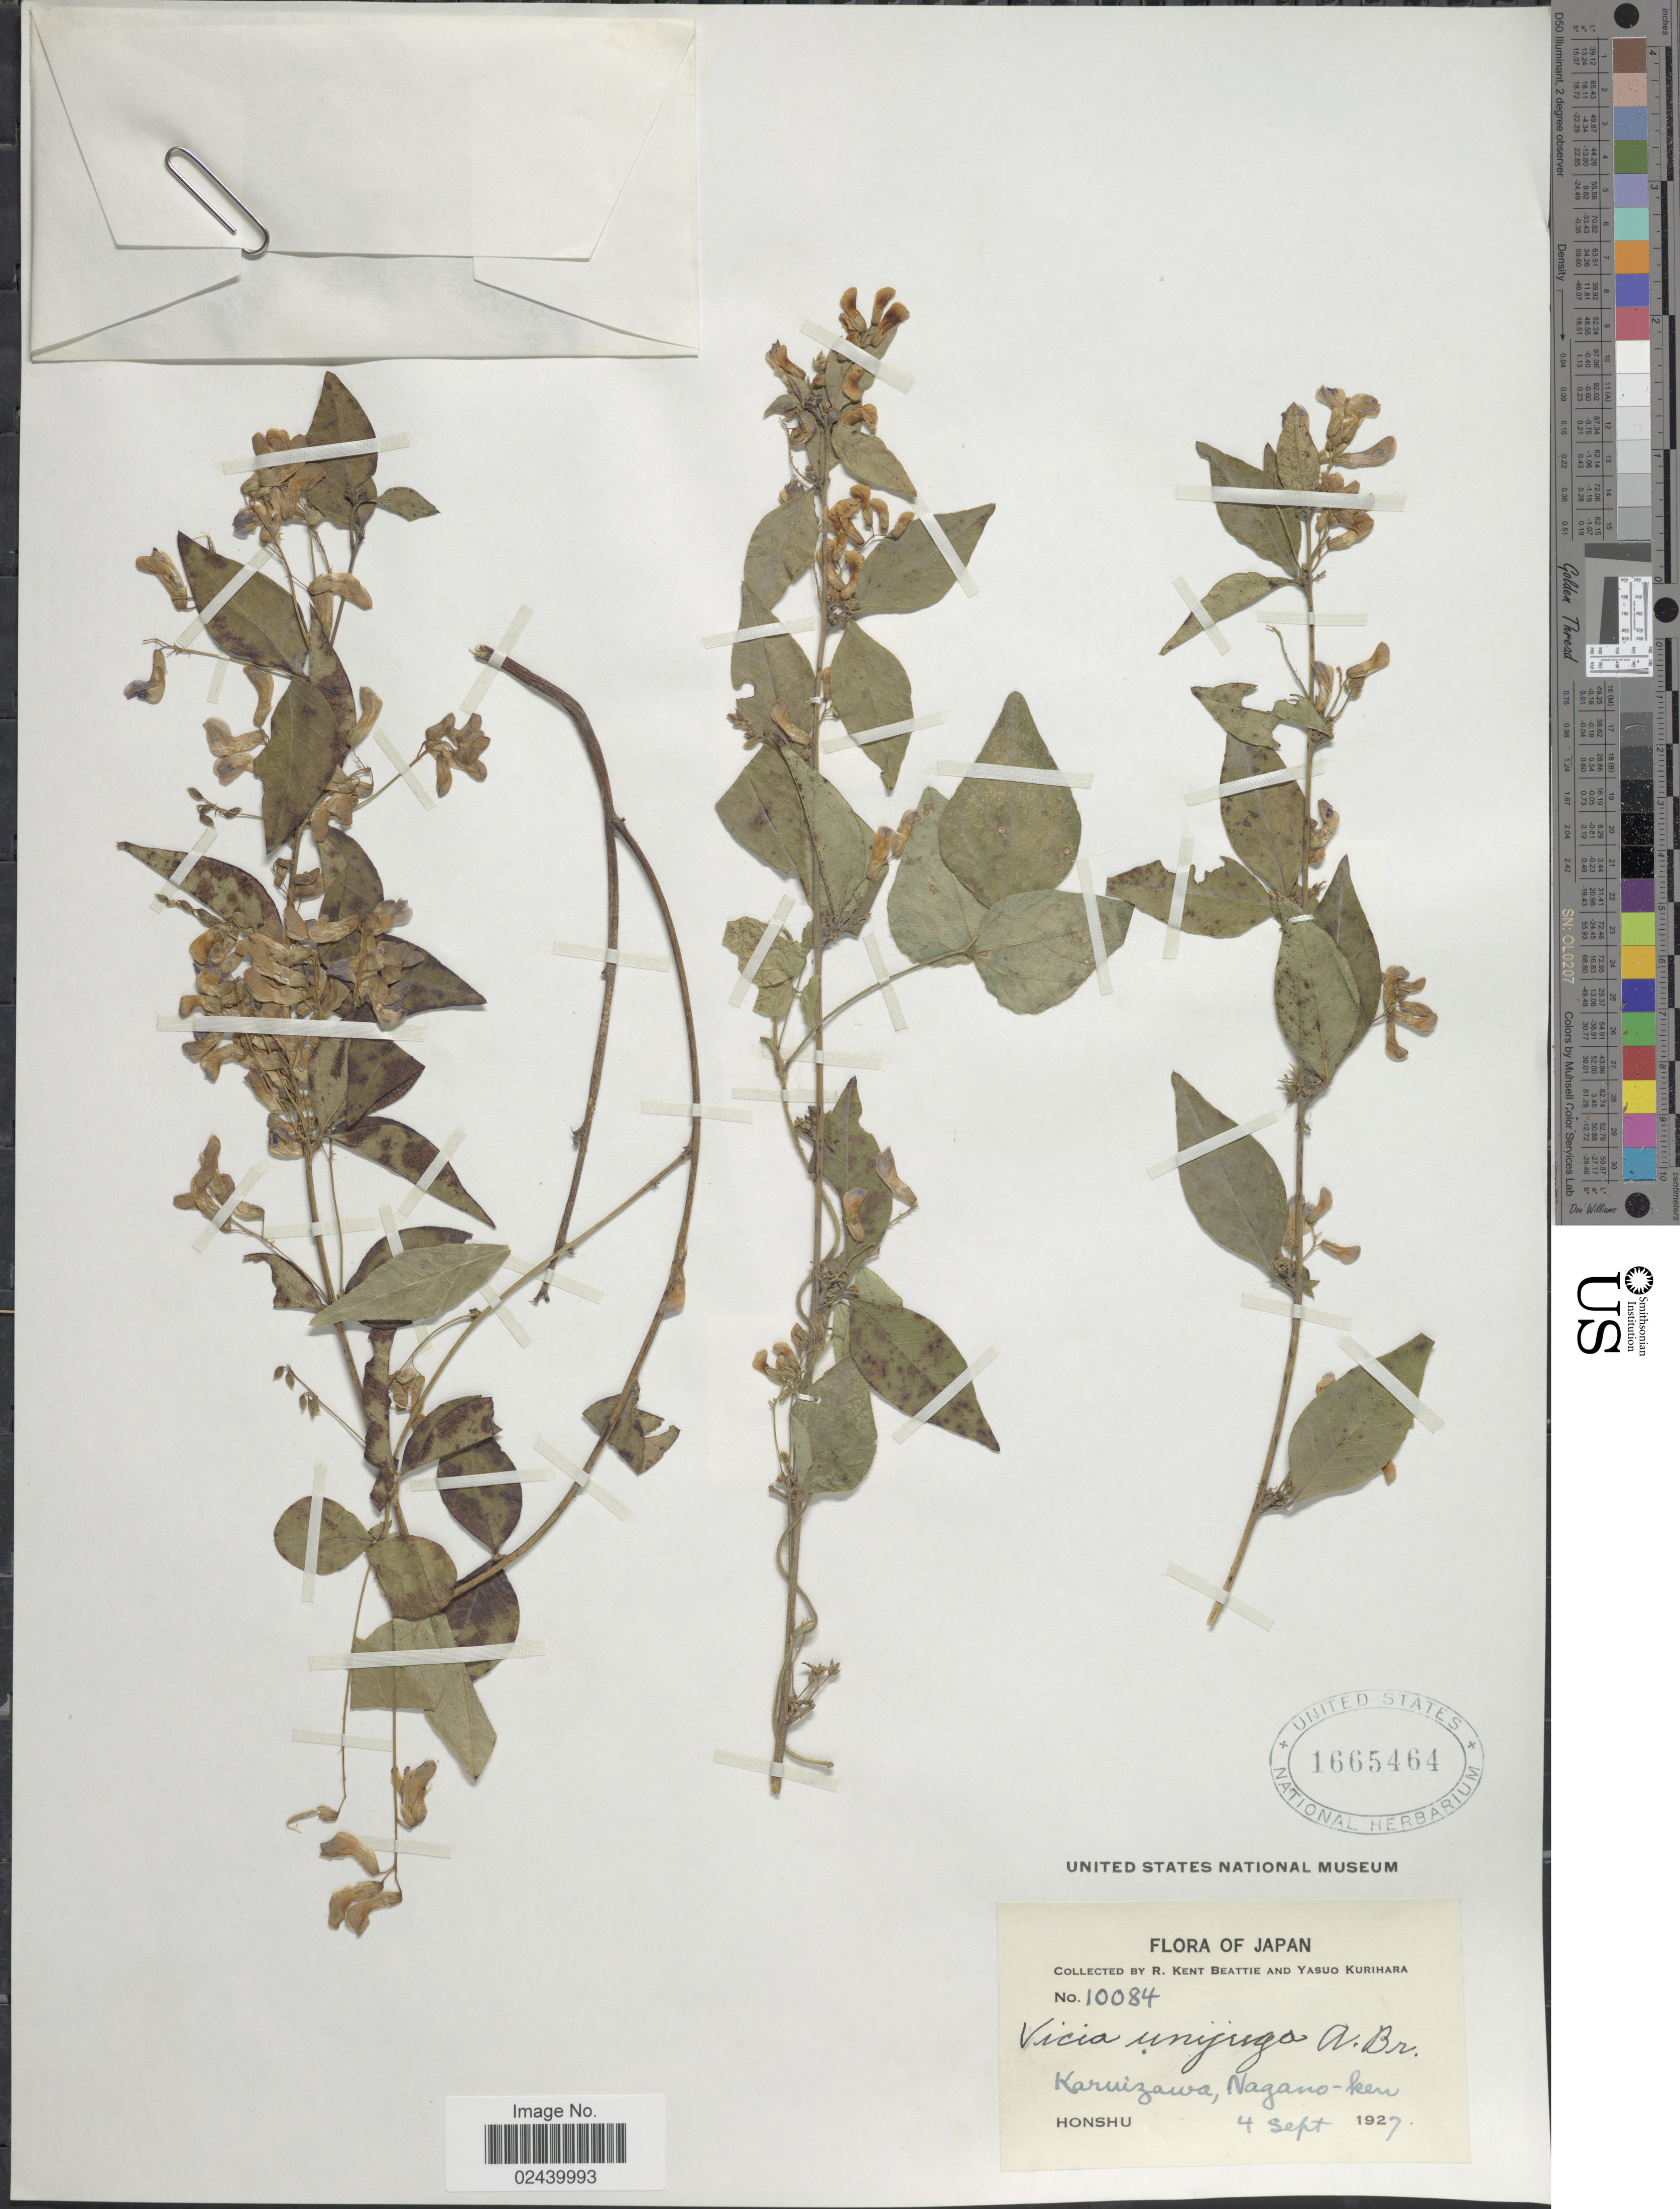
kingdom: Plantae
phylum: Tracheophyta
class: Magnoliopsida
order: Fabales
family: Fabaceae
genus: Vicia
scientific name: Vicia unijuga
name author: A. Braun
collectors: R. K. Beattie & Y. Kurihara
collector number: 10084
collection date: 1927-09-04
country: Japan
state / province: Nagano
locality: Karuizawa, Nagano-ken, Honshu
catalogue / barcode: US 1665464